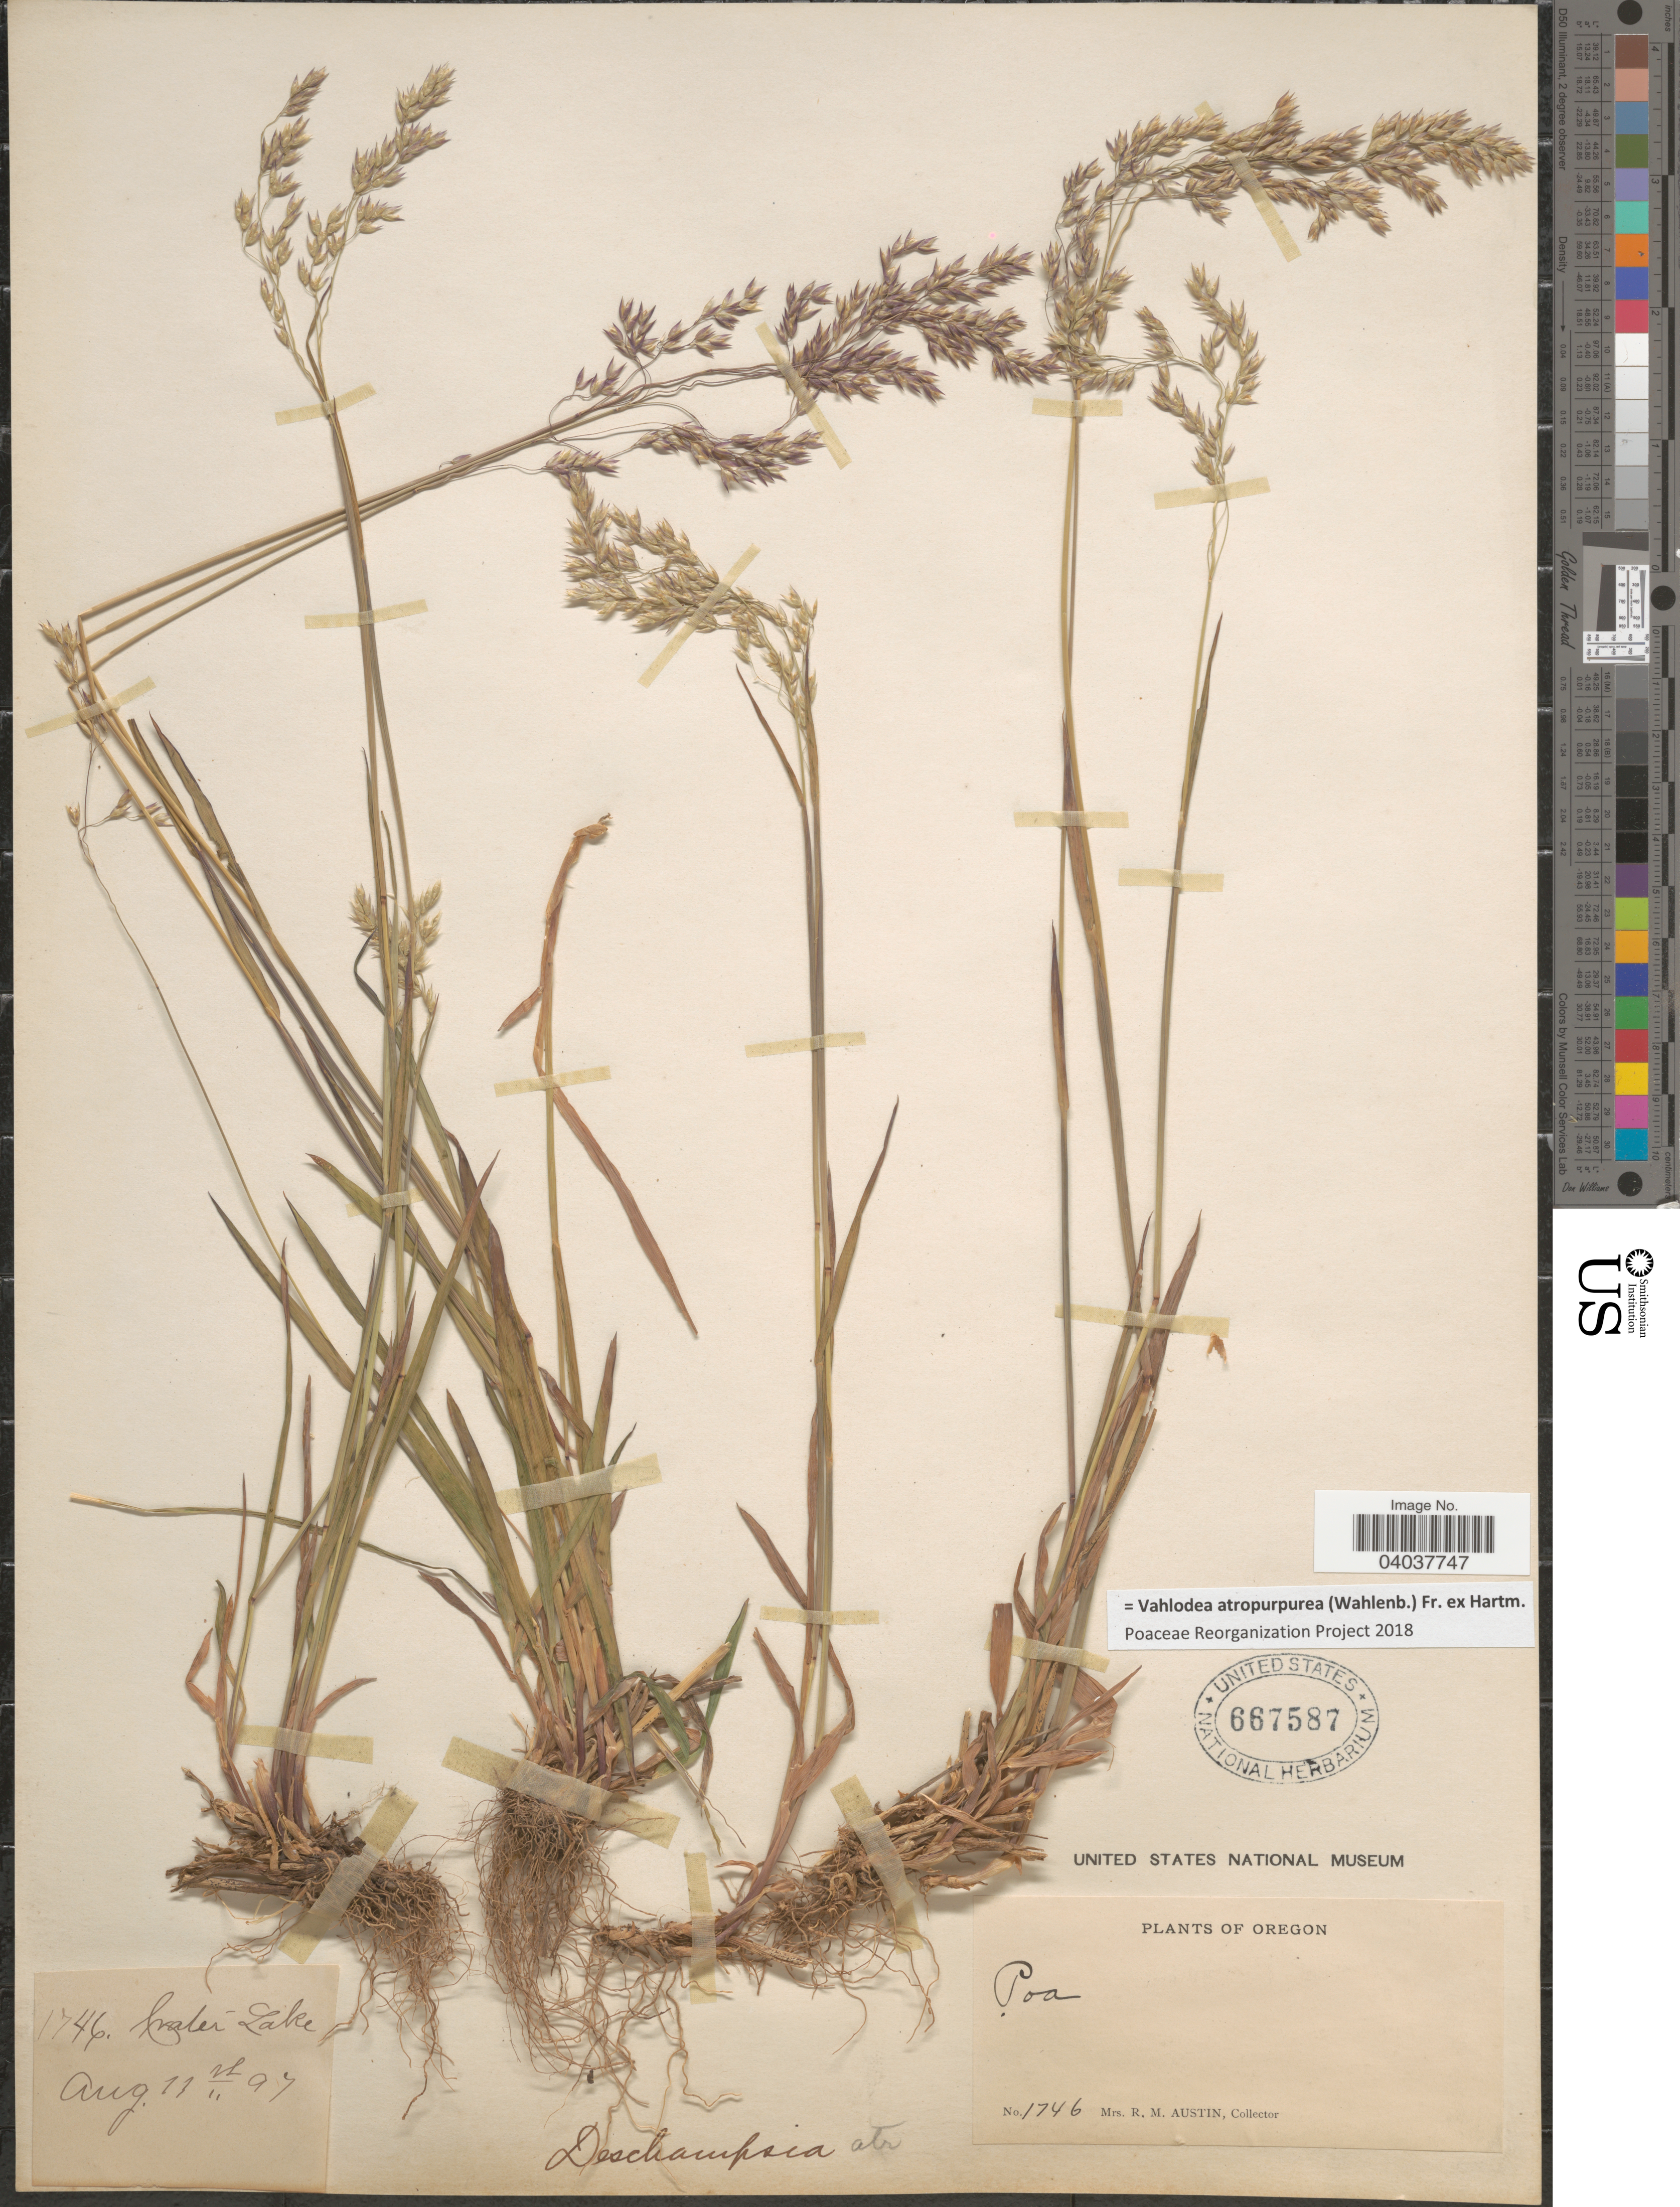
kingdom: Plantae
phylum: Tracheophyta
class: Liliopsida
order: Poales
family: Poaceae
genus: Vahlodea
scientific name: Vahlodea atropurpurea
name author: (Wahlenb.) Fr. ex Hartm.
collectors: R. Austin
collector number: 1746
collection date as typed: Transcribed d/m/y: 11/8/97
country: United States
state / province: Oregon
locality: Crater Lake.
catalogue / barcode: US 667587